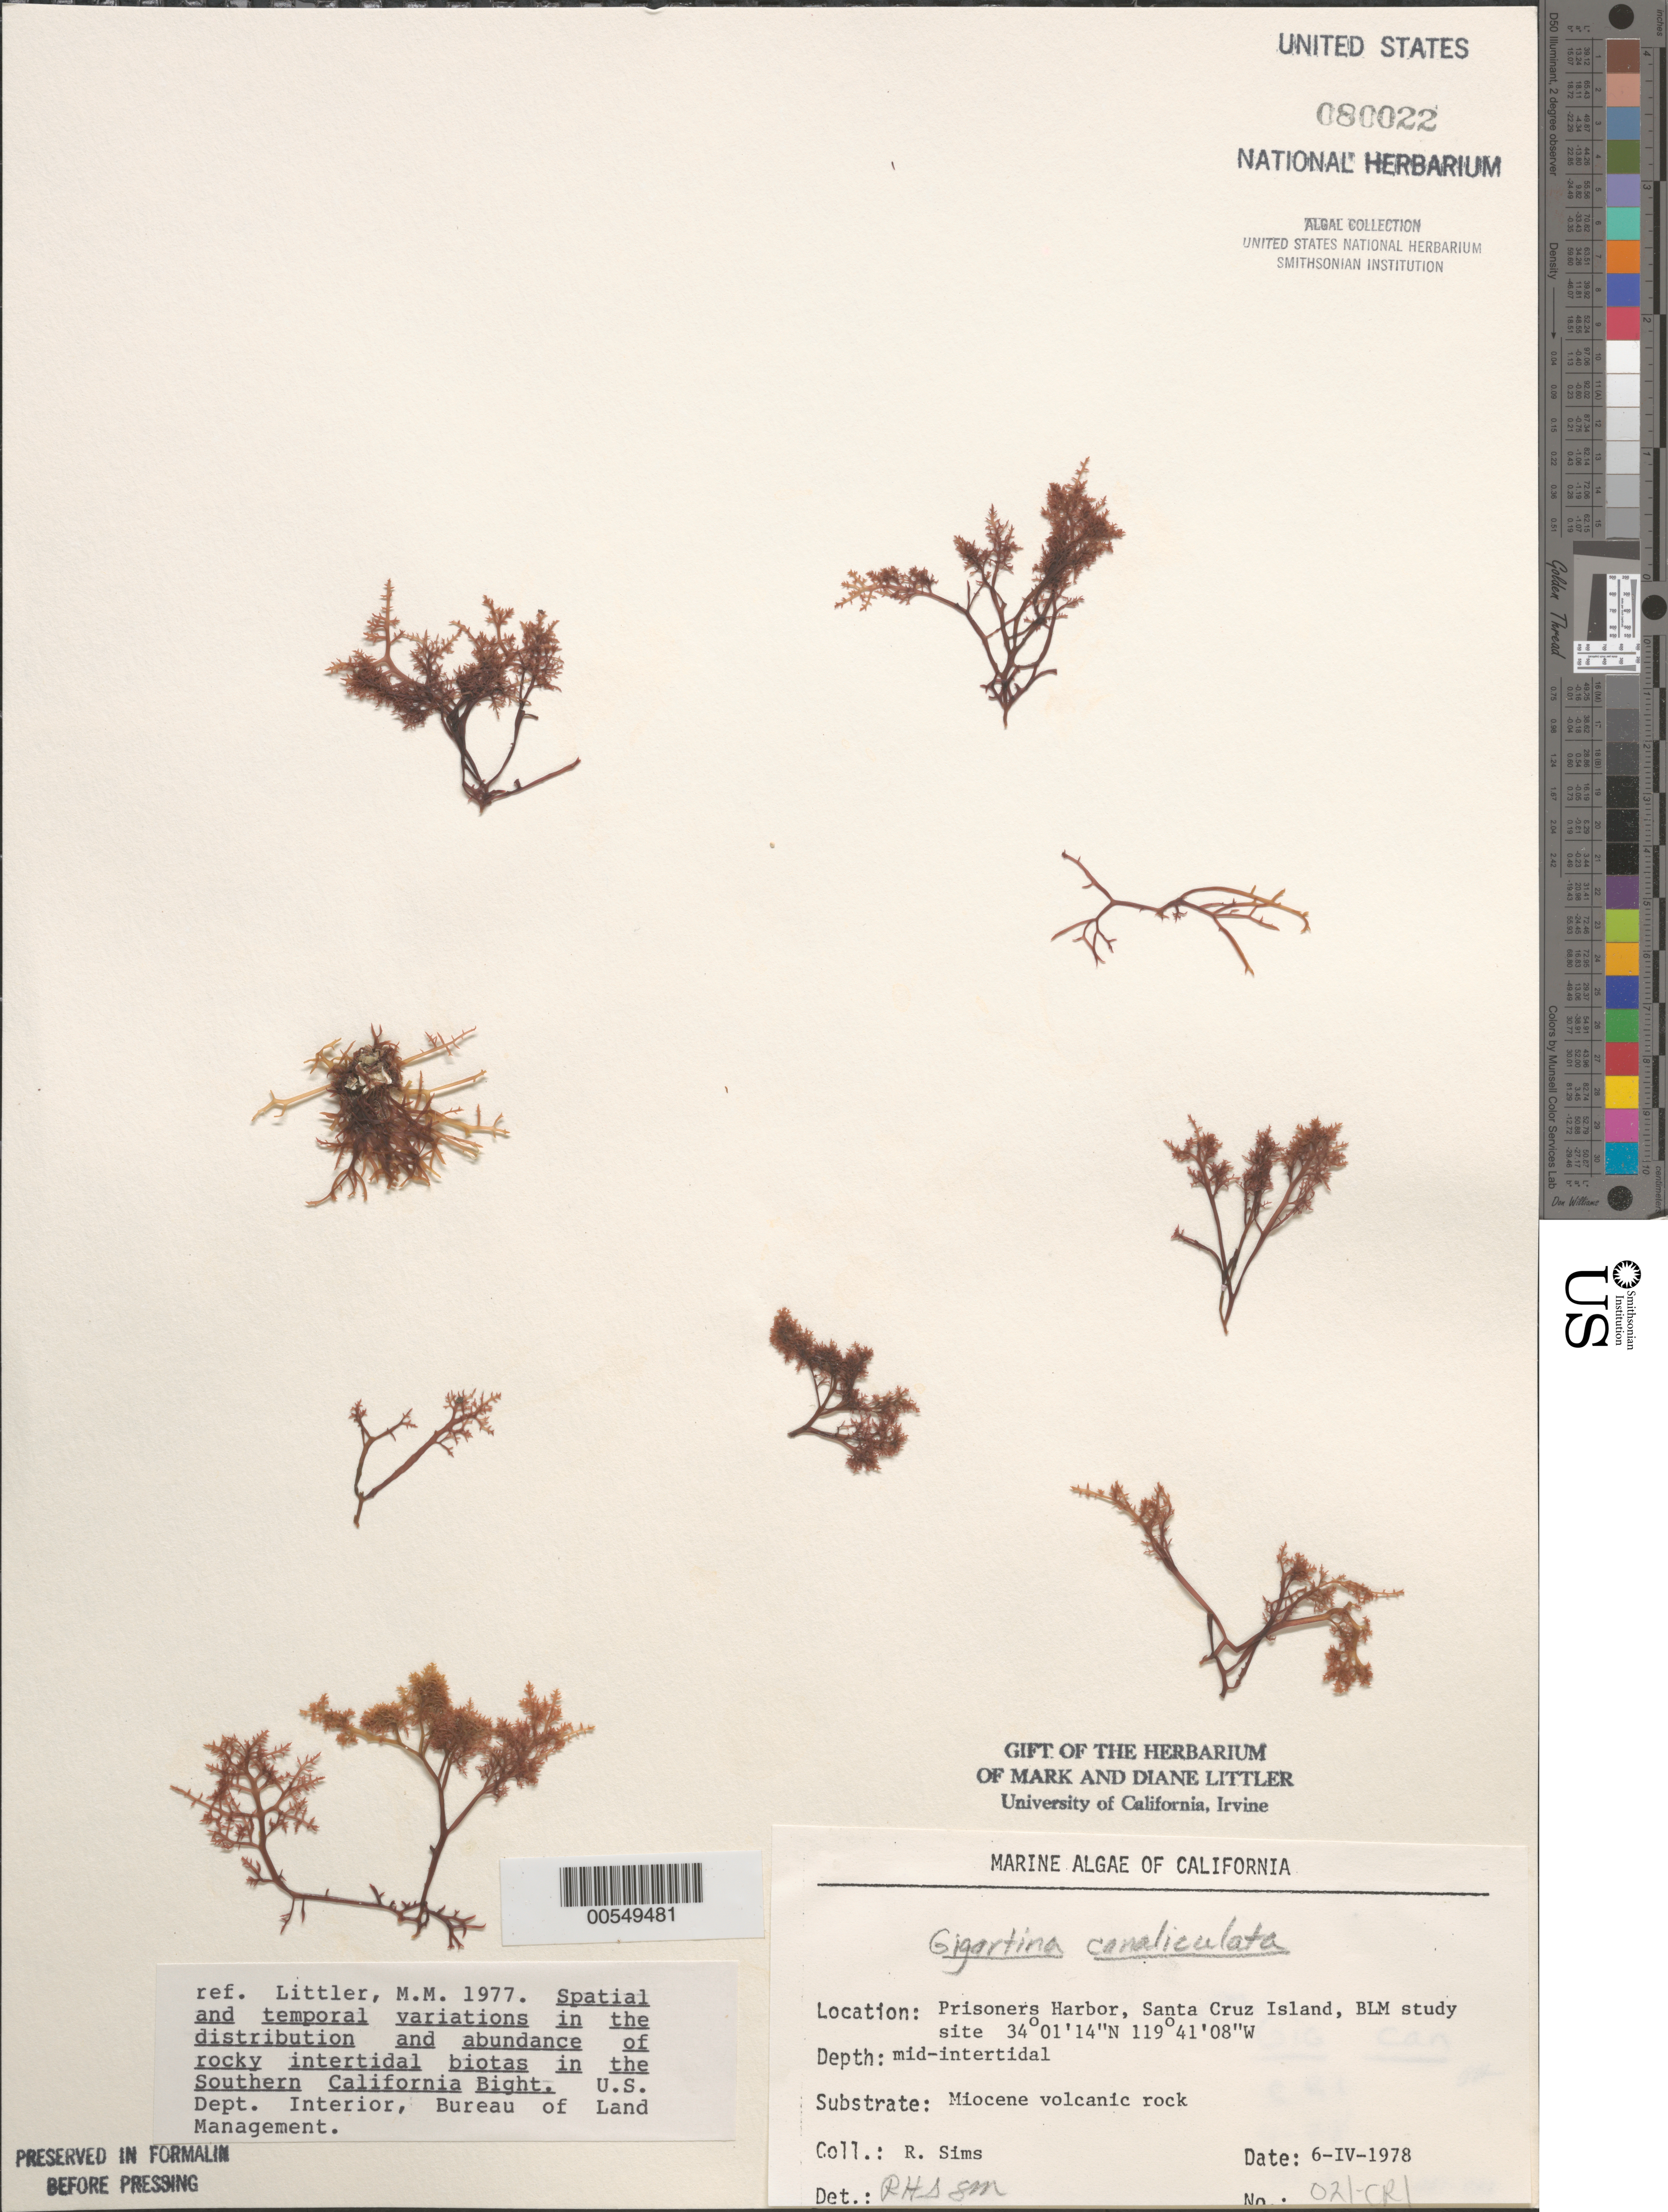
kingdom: Plantae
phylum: Rhodophyta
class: Florideophyceae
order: Gigartinales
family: Gigartinaceae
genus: Chondracanthus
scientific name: Chondracanthus canaliculatus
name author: (Harv.) Guiry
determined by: Algae name updating Project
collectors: R. H. Sims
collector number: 021-cri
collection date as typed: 06 Apr 1978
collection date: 1978-04-06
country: United States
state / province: California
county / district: Santa Barbara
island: Santa Cruz Island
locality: Prisoners Harbor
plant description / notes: BLM-SOCALBIGHT Rocky Intertidal Survey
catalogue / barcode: US 80022